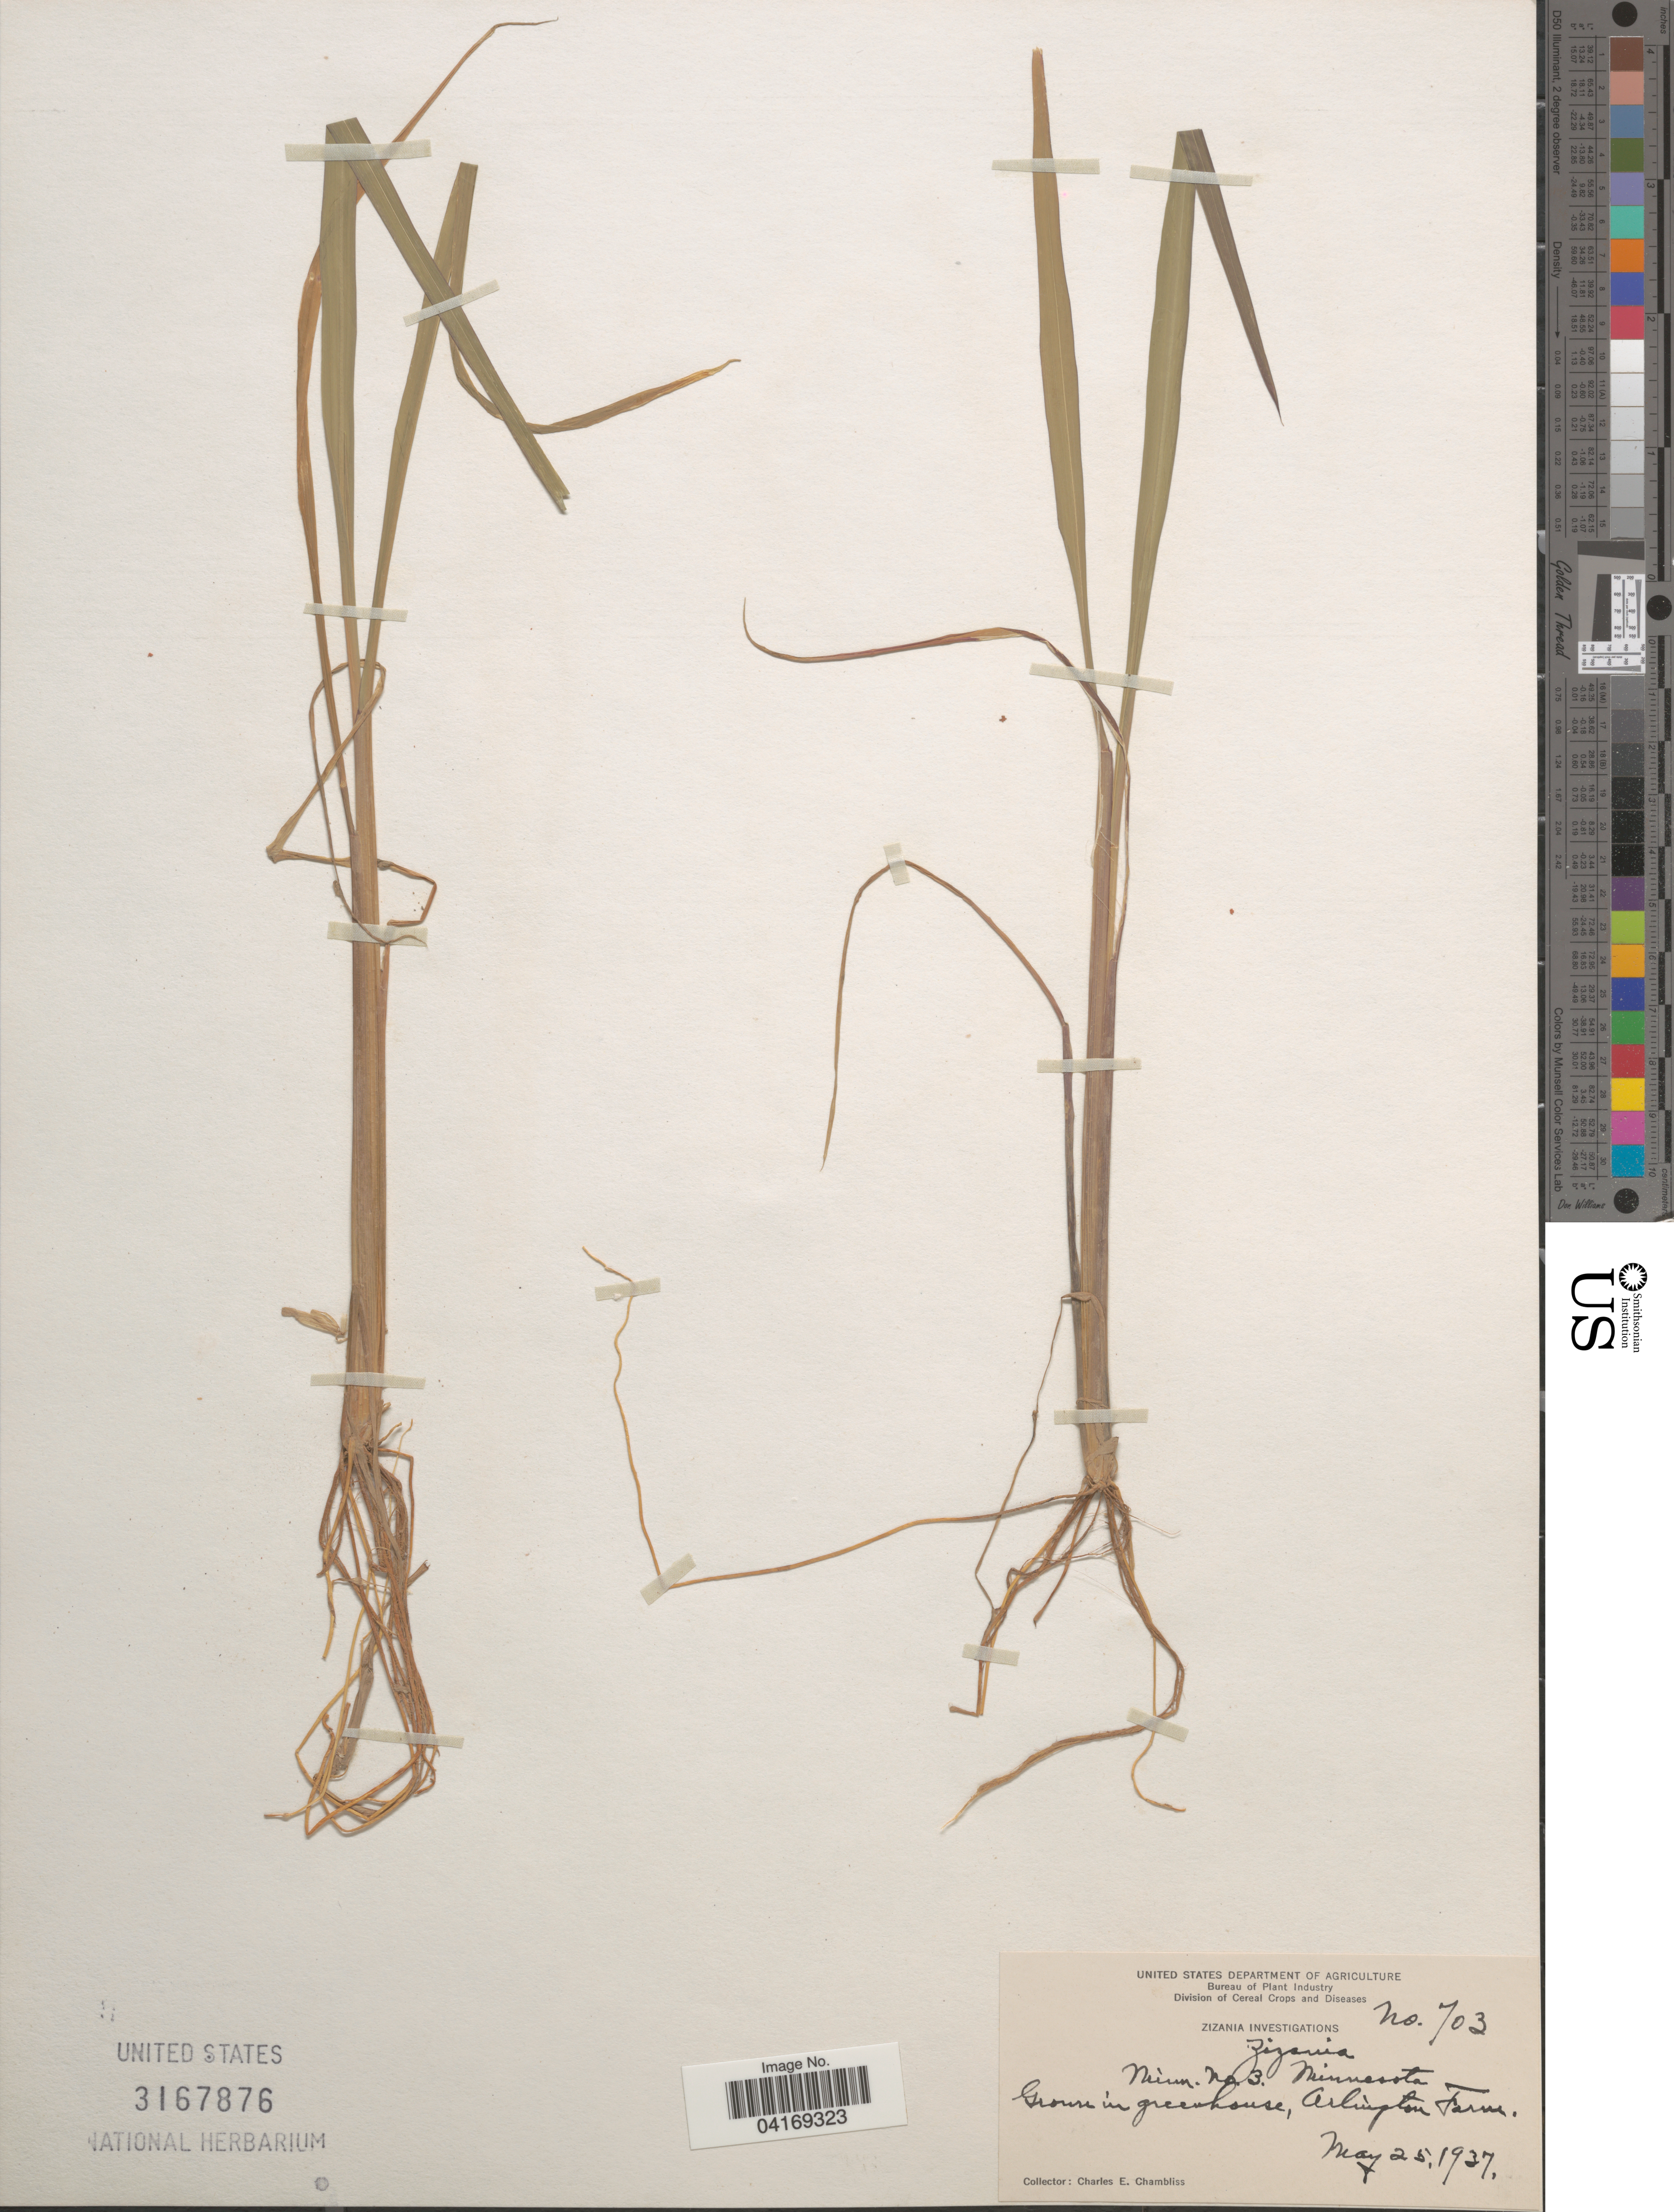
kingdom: Plantae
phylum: Tracheophyta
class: Liliopsida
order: Poales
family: Poaceae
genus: Zizania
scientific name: Zizania sp.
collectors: C. Chambliss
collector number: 703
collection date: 1937-05-25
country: United States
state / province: Virginia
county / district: Arlington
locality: In greenhouse, Arlington Farm.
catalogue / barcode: US 3167876